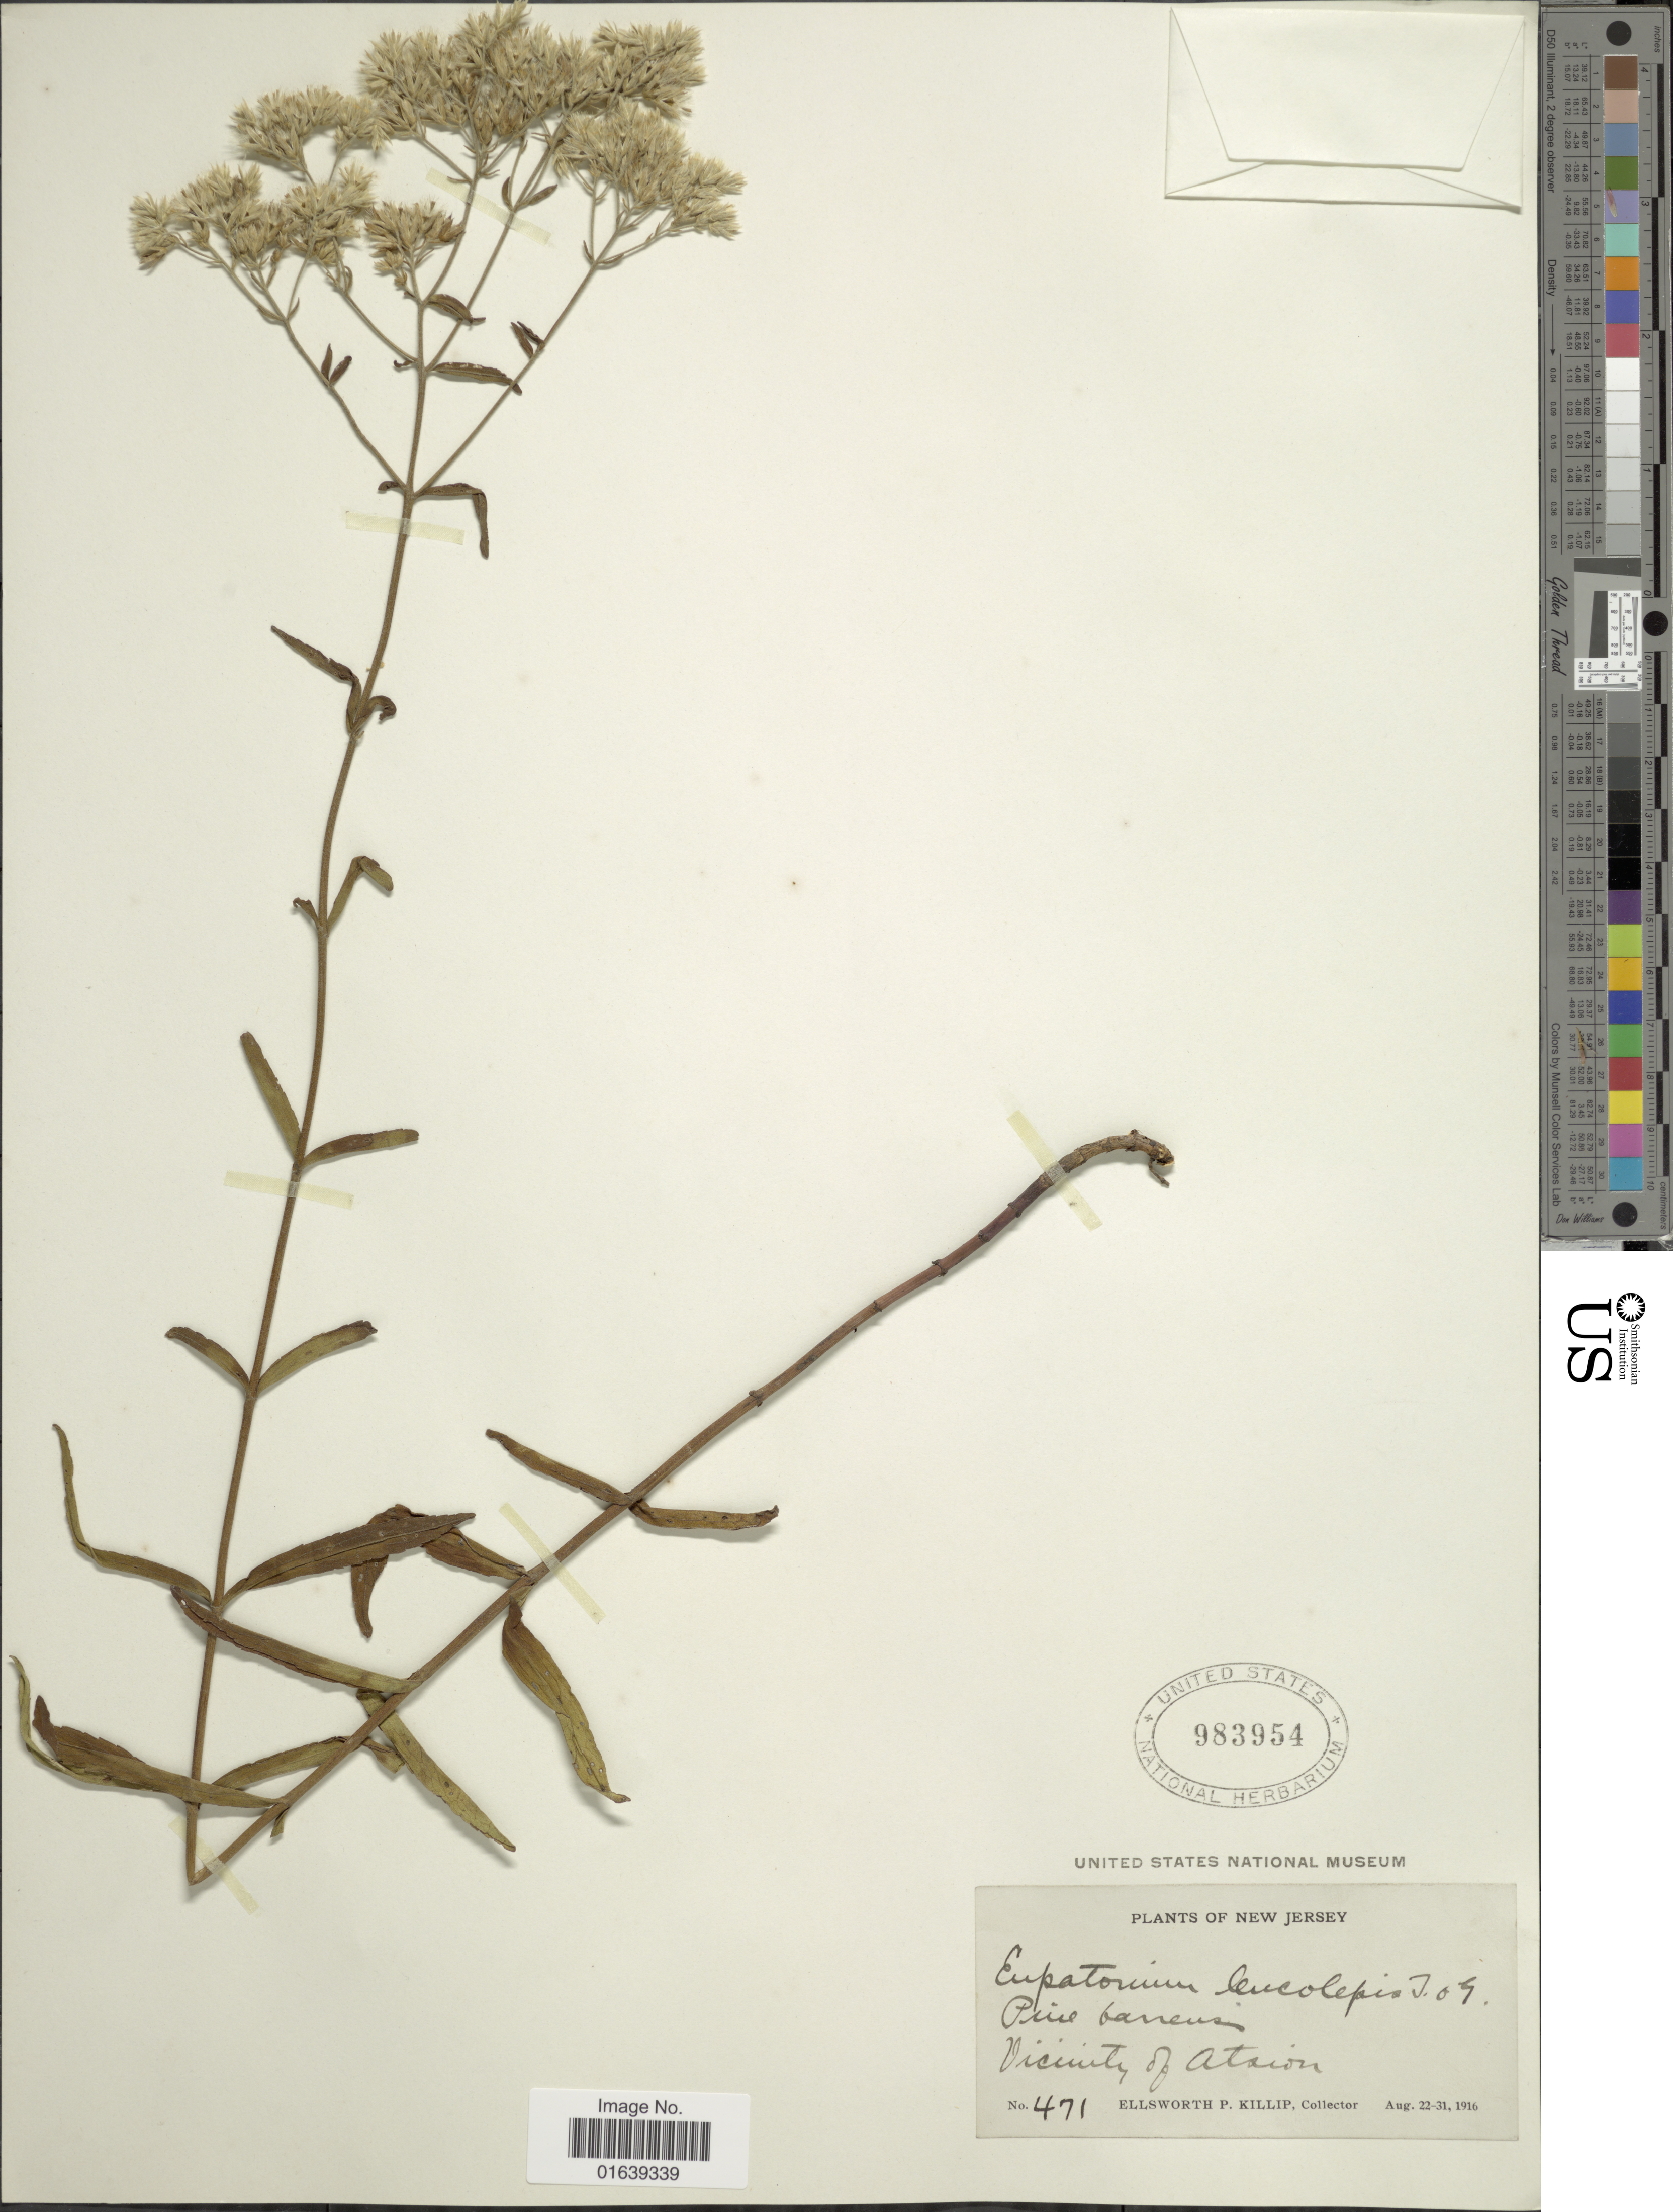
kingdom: Plantae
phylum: Tracheophyta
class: Magnoliopsida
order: Asterales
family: Asteraceae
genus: Eupatorium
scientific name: Eupatorium leucolepis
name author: (DC.) Torr. & A. Gray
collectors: E. P. Killip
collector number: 471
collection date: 1916-08-22/1916-08-31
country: United States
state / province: New Jersey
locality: New Jersey. Vicinity of Atsion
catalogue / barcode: US 983954